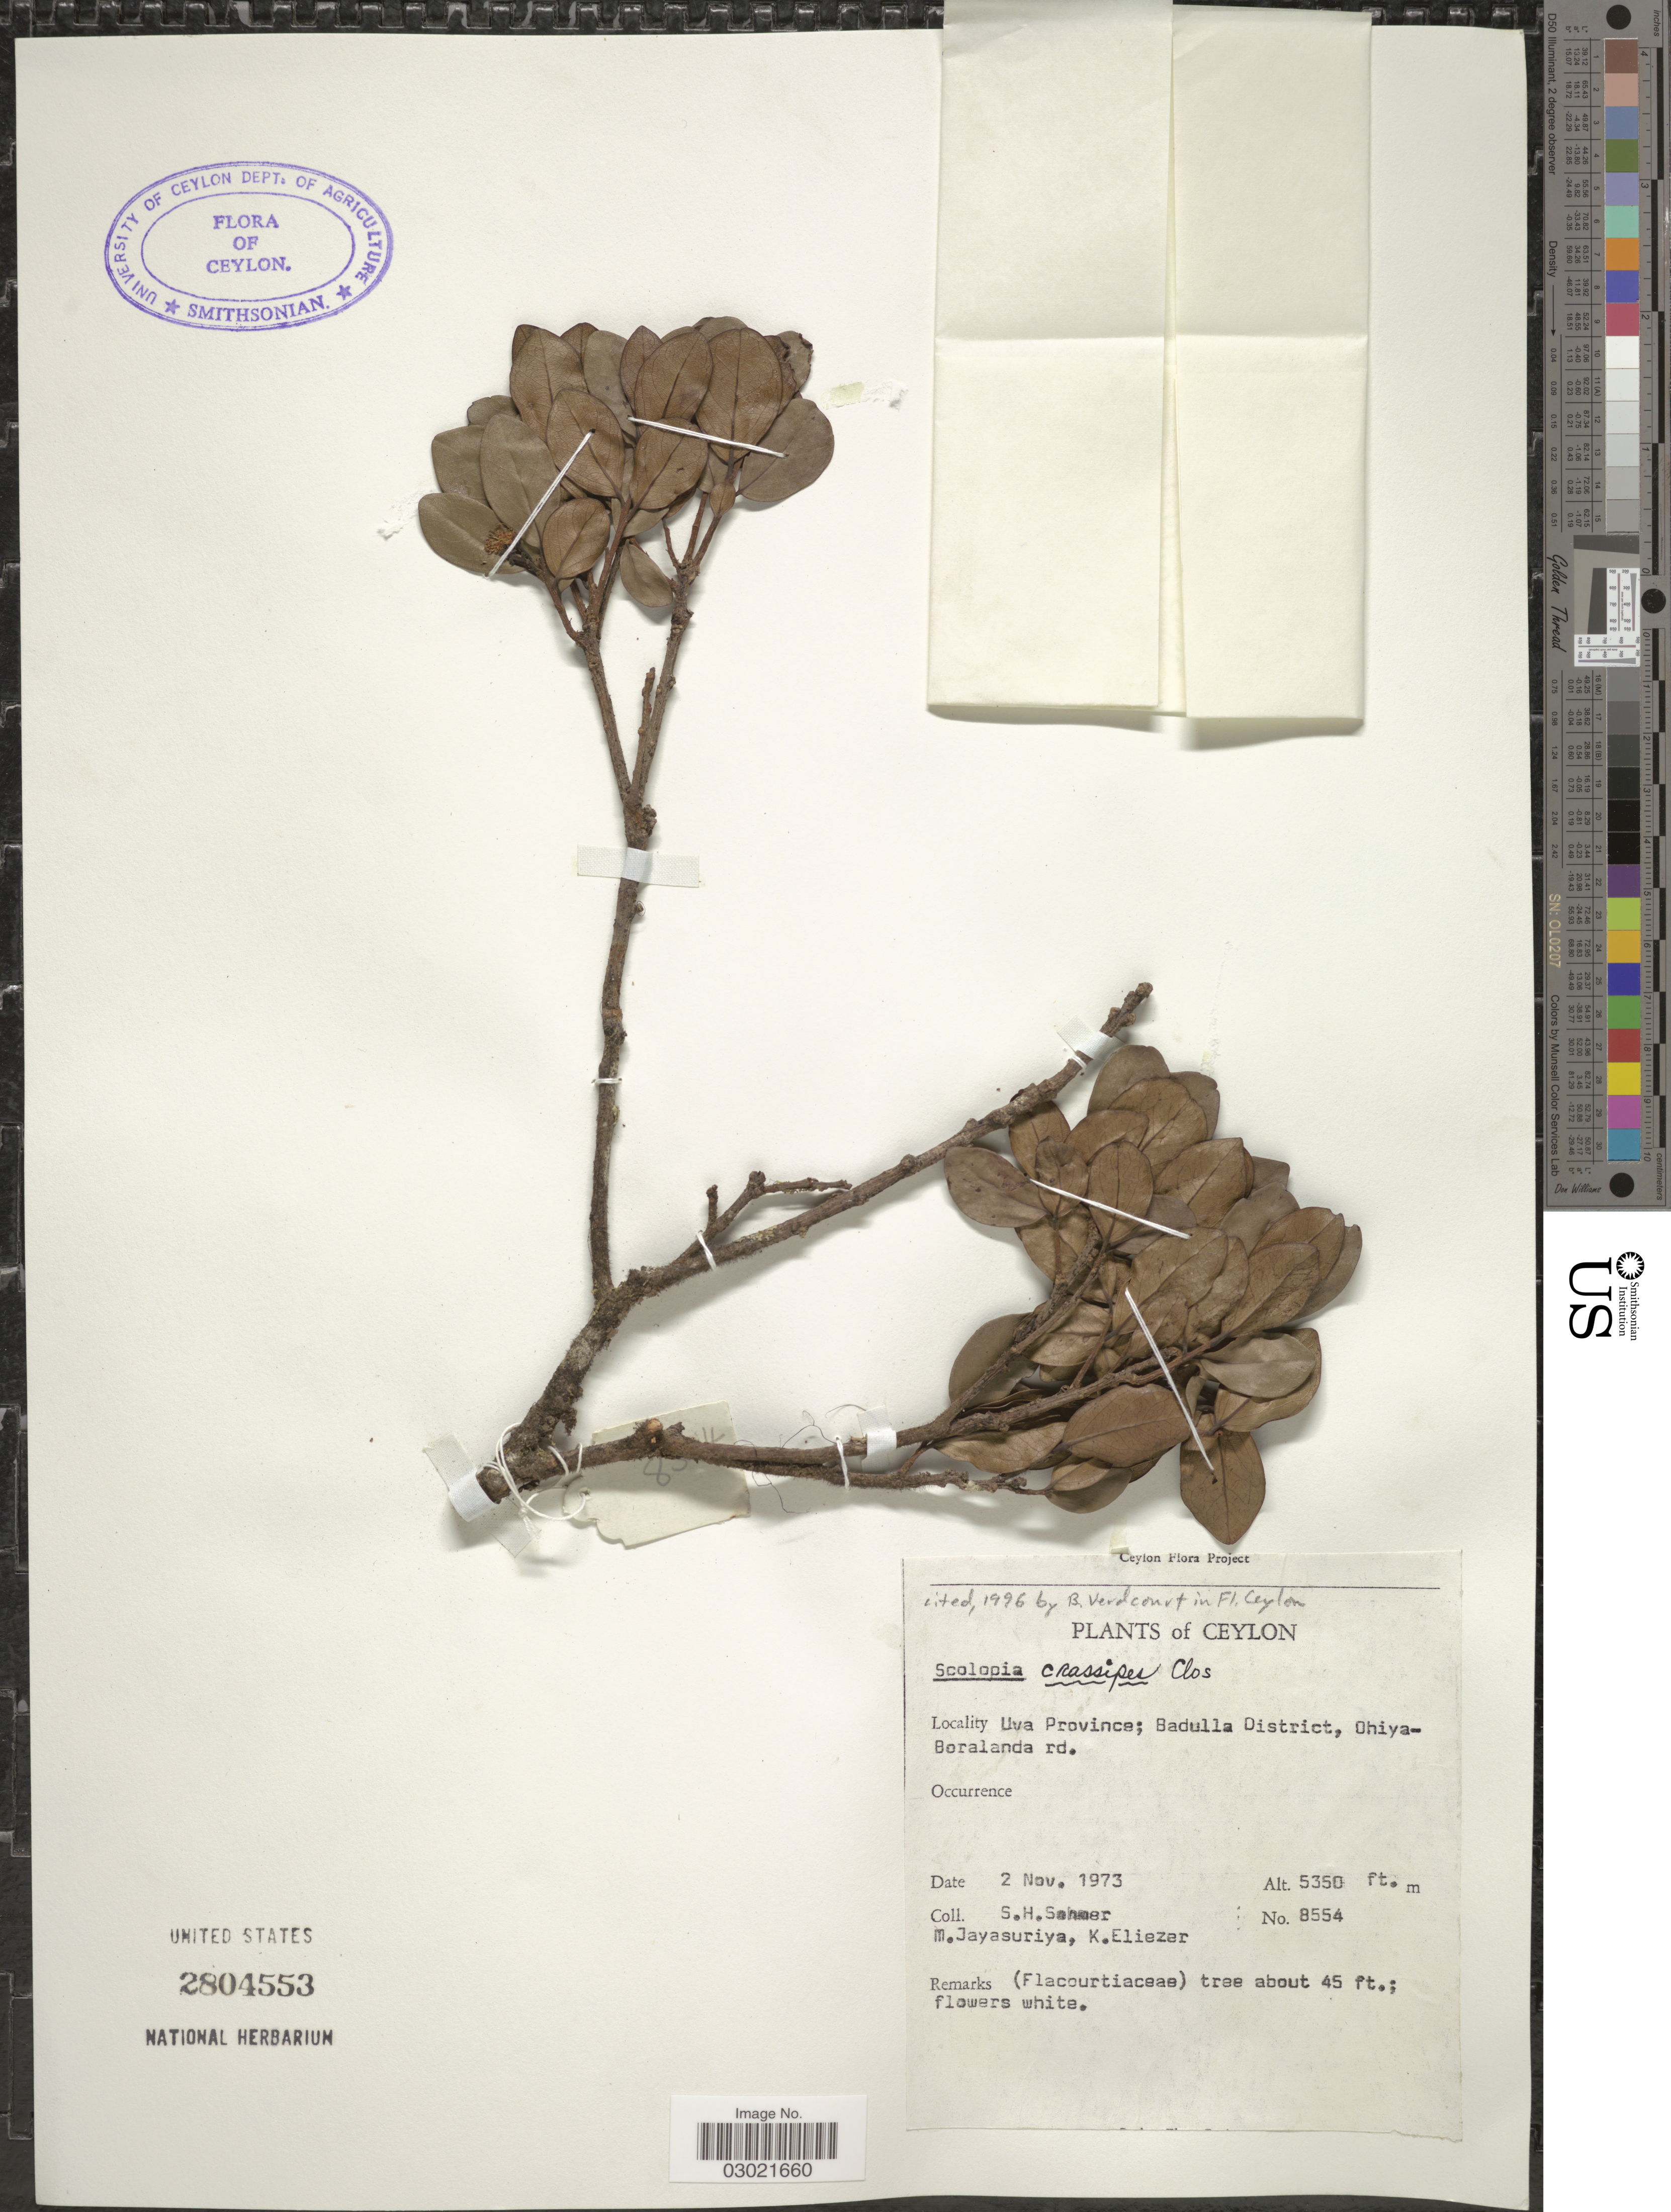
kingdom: Plantae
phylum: Tracheophyta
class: Magnoliopsida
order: Malpighiales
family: Salicaceae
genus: Scolopia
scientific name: Scolopia crassipes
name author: Clos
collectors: S. H. Sohmer, M. Jayasuriya & K. Eliezer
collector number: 8554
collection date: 1973-11-02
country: Sri Lanka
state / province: Uva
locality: Ceylon. Uva Province; Badulla District, Ohiya-Boralanda rd.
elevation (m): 1631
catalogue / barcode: US 2804553